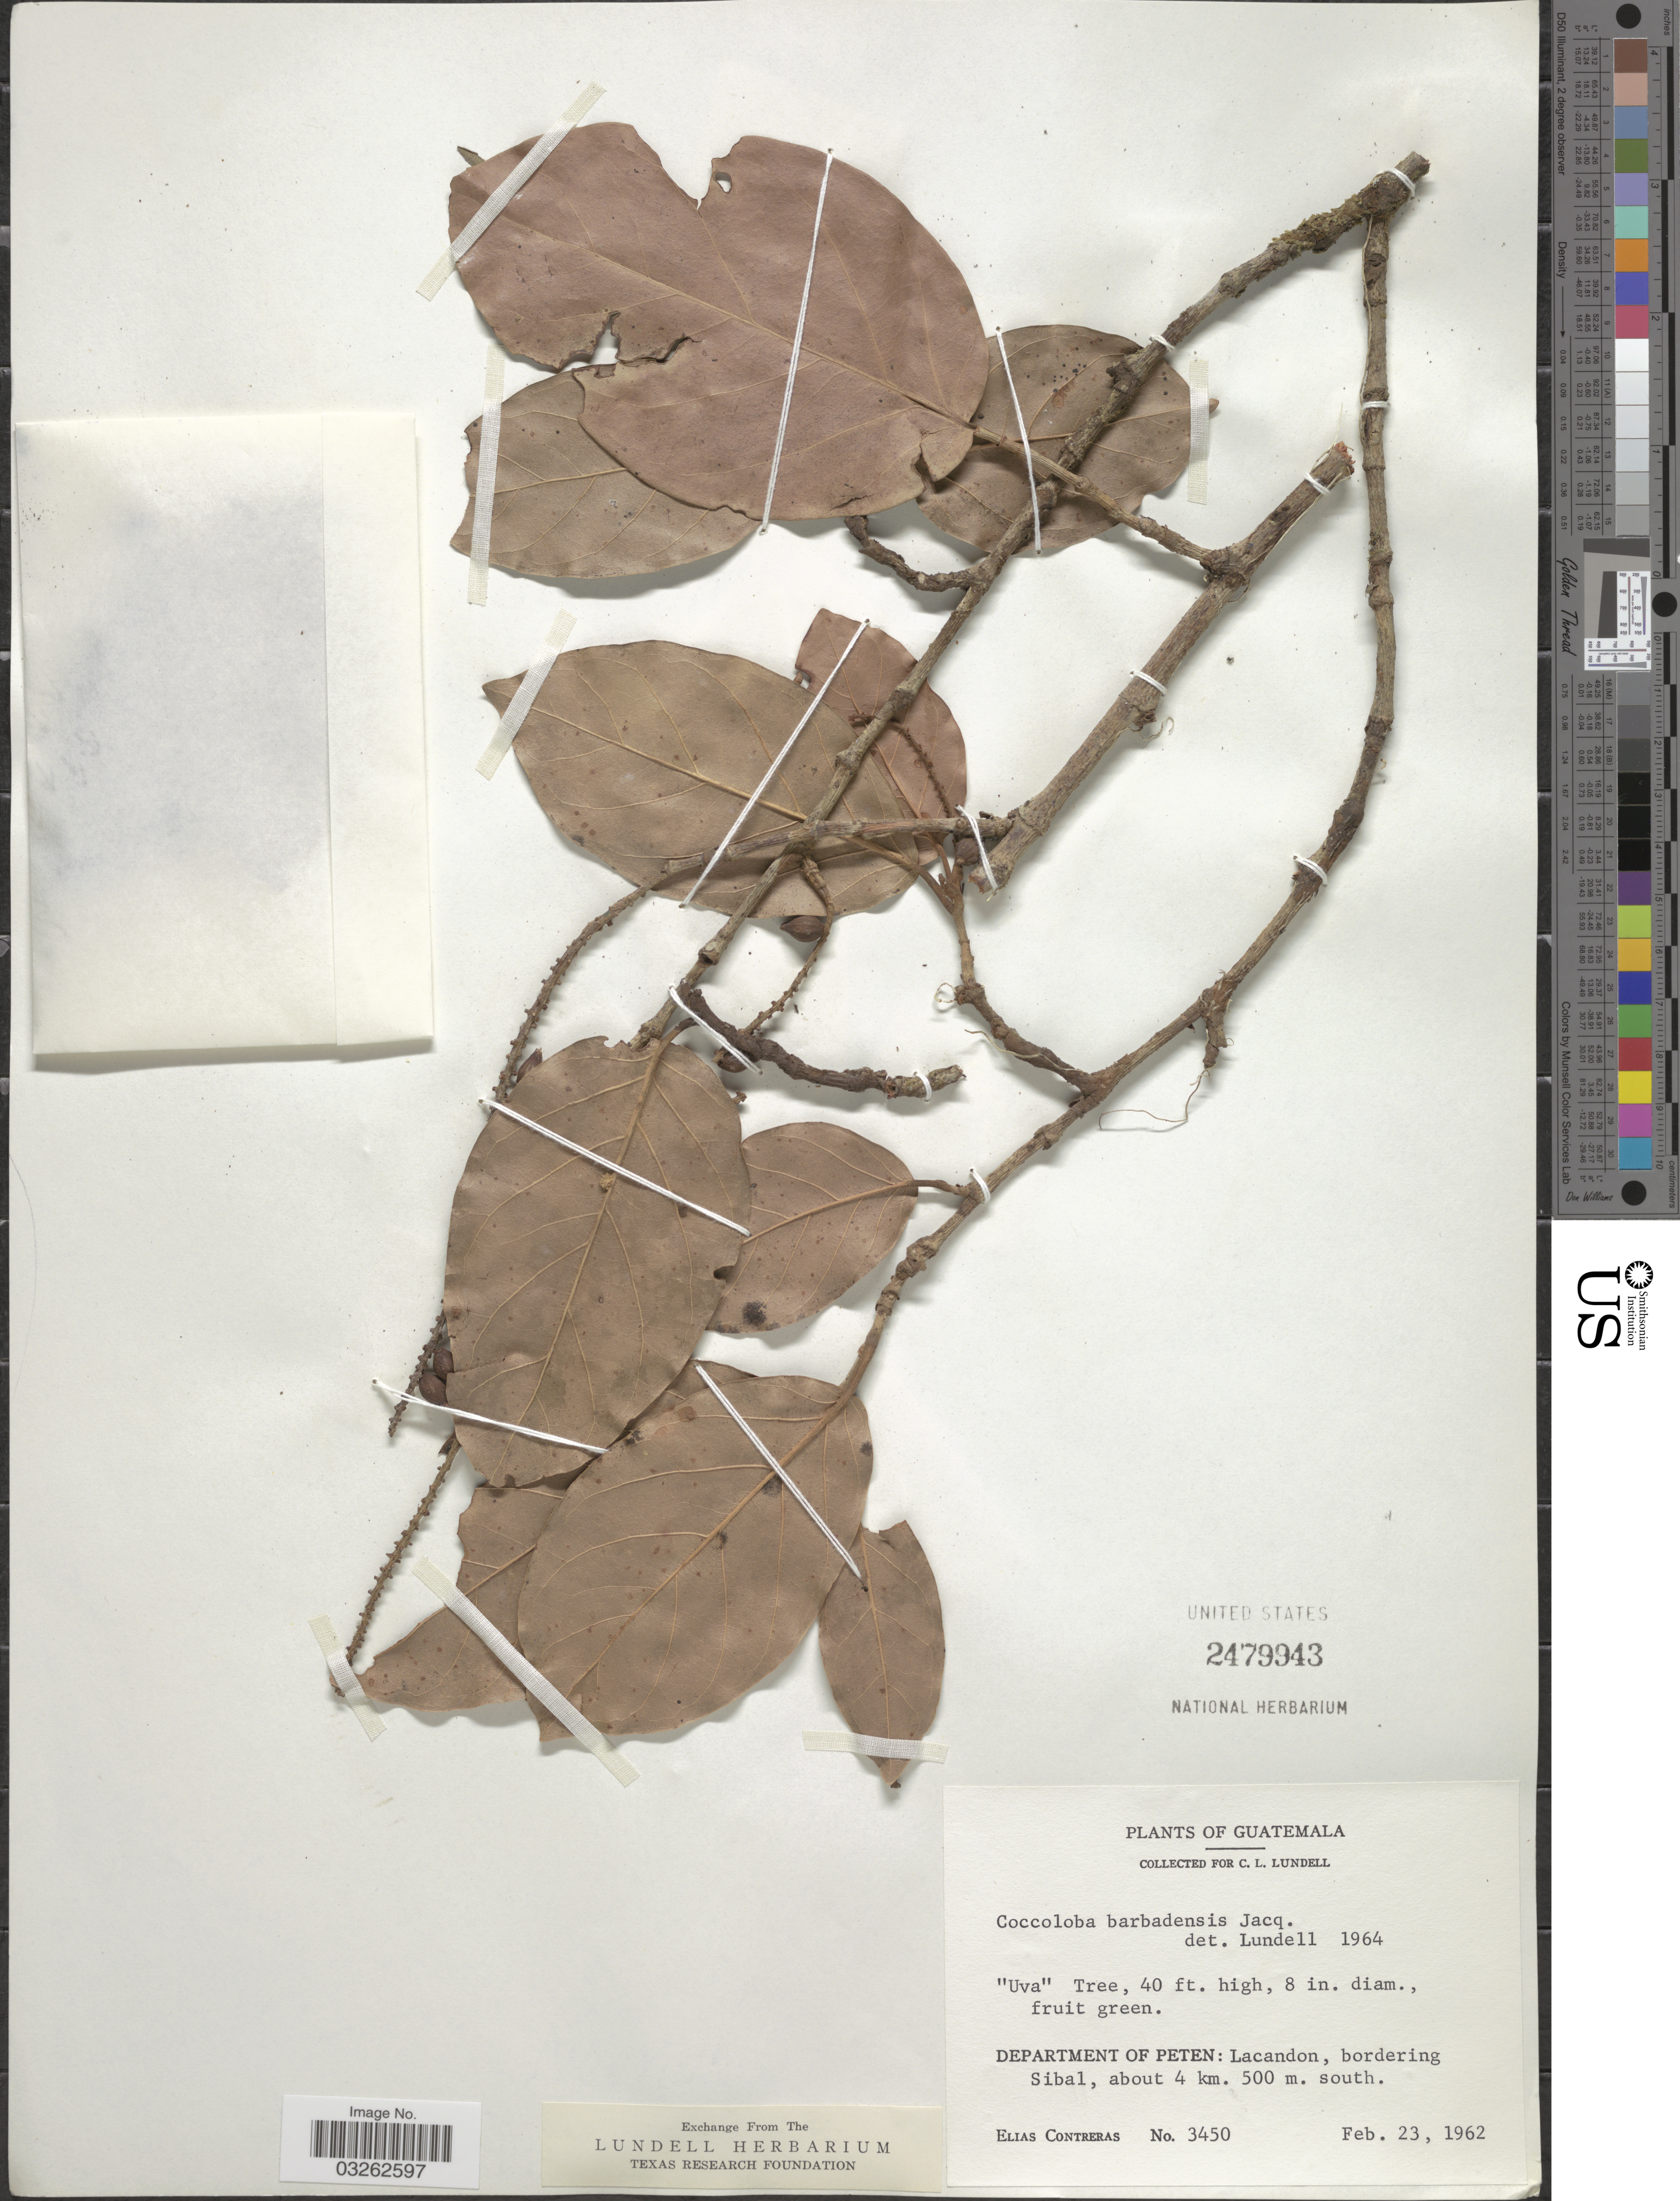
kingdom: Plantae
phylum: Tracheophyta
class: Magnoliopsida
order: Caryophyllales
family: Polygonaceae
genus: Coccoloba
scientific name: Coccoloba barbadensis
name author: Jacq.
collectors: E. Contreras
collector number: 3450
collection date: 1962-02-23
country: Guatemala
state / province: El Petén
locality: Department of Peten: Lacandon, bordering Sibal, about 4 km. south.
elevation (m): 500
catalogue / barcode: US 2479943